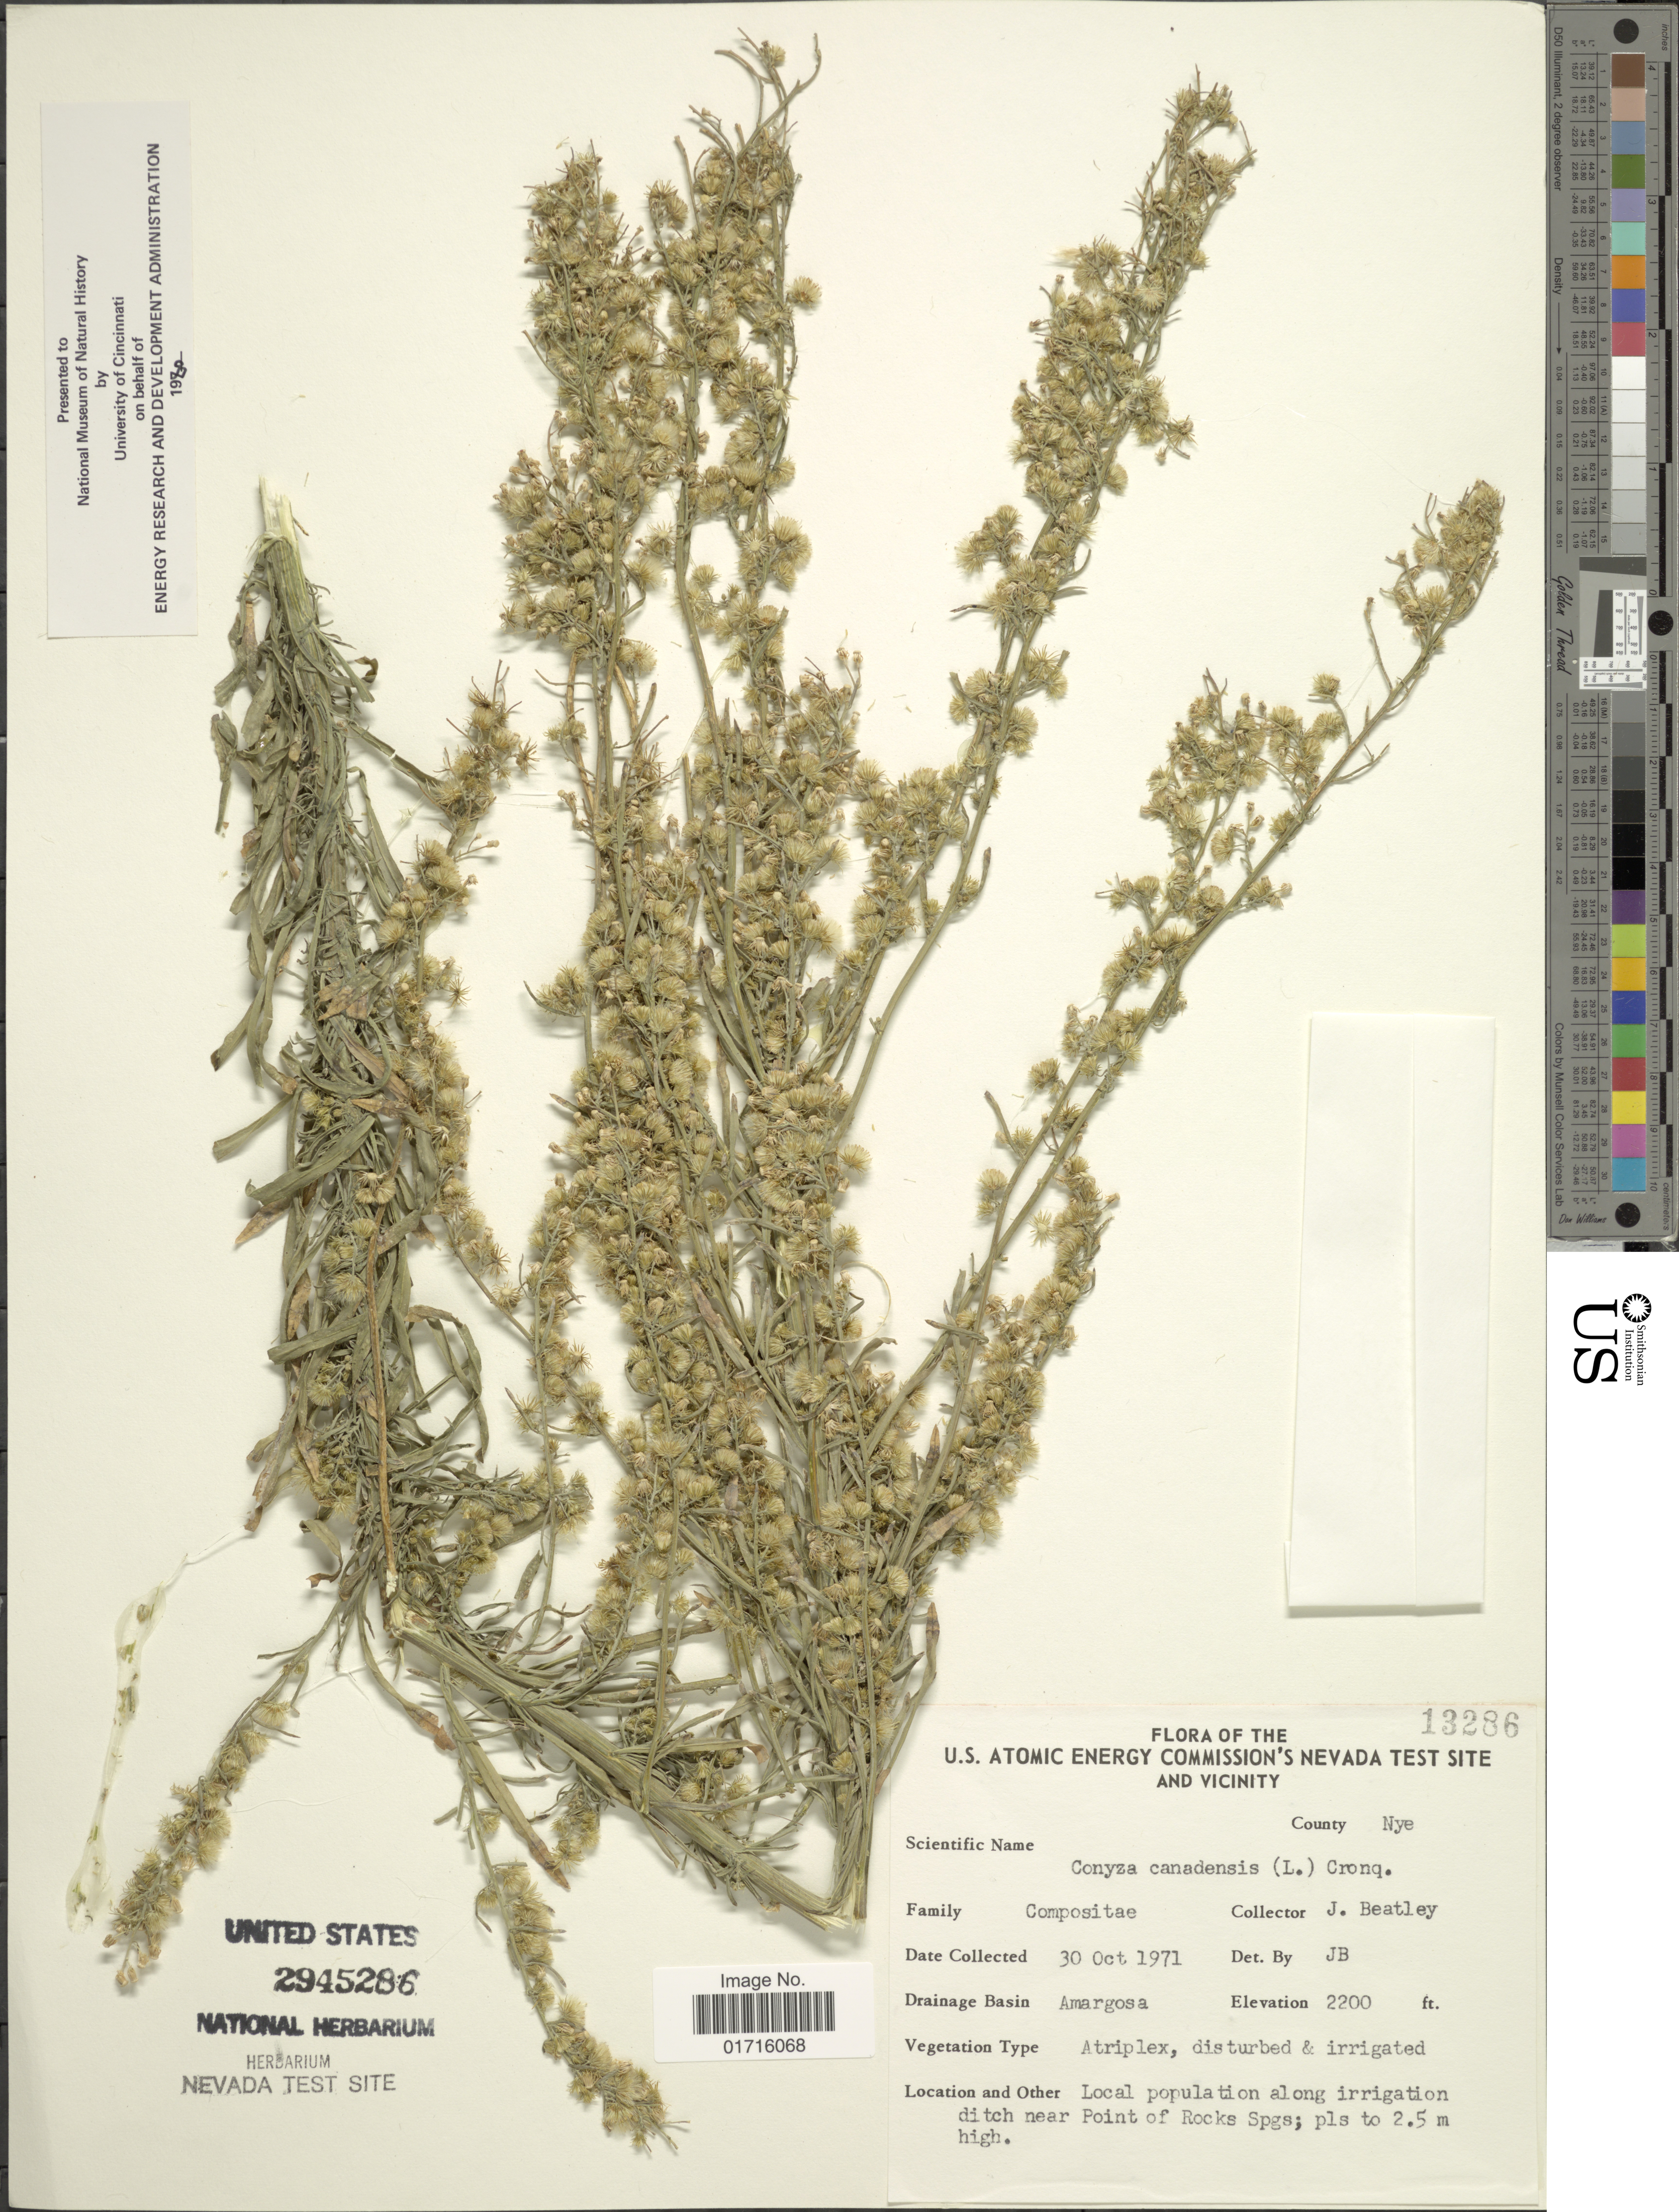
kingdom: Plantae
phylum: Tracheophyta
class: Magnoliopsida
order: Asterales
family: Asteraceae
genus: Conyza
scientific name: Conyza canadensis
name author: (L.) Cronq.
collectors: J. C. Beatley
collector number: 13286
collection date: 1971-10-30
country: United States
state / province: Nevada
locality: U.S. Atomic Energy Commision's Nevada Test Site and vicinity, County Nye, Amargosa, Local population along irrigation ditch near Point of Rocks Spgs.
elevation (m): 671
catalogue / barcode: US 2945286